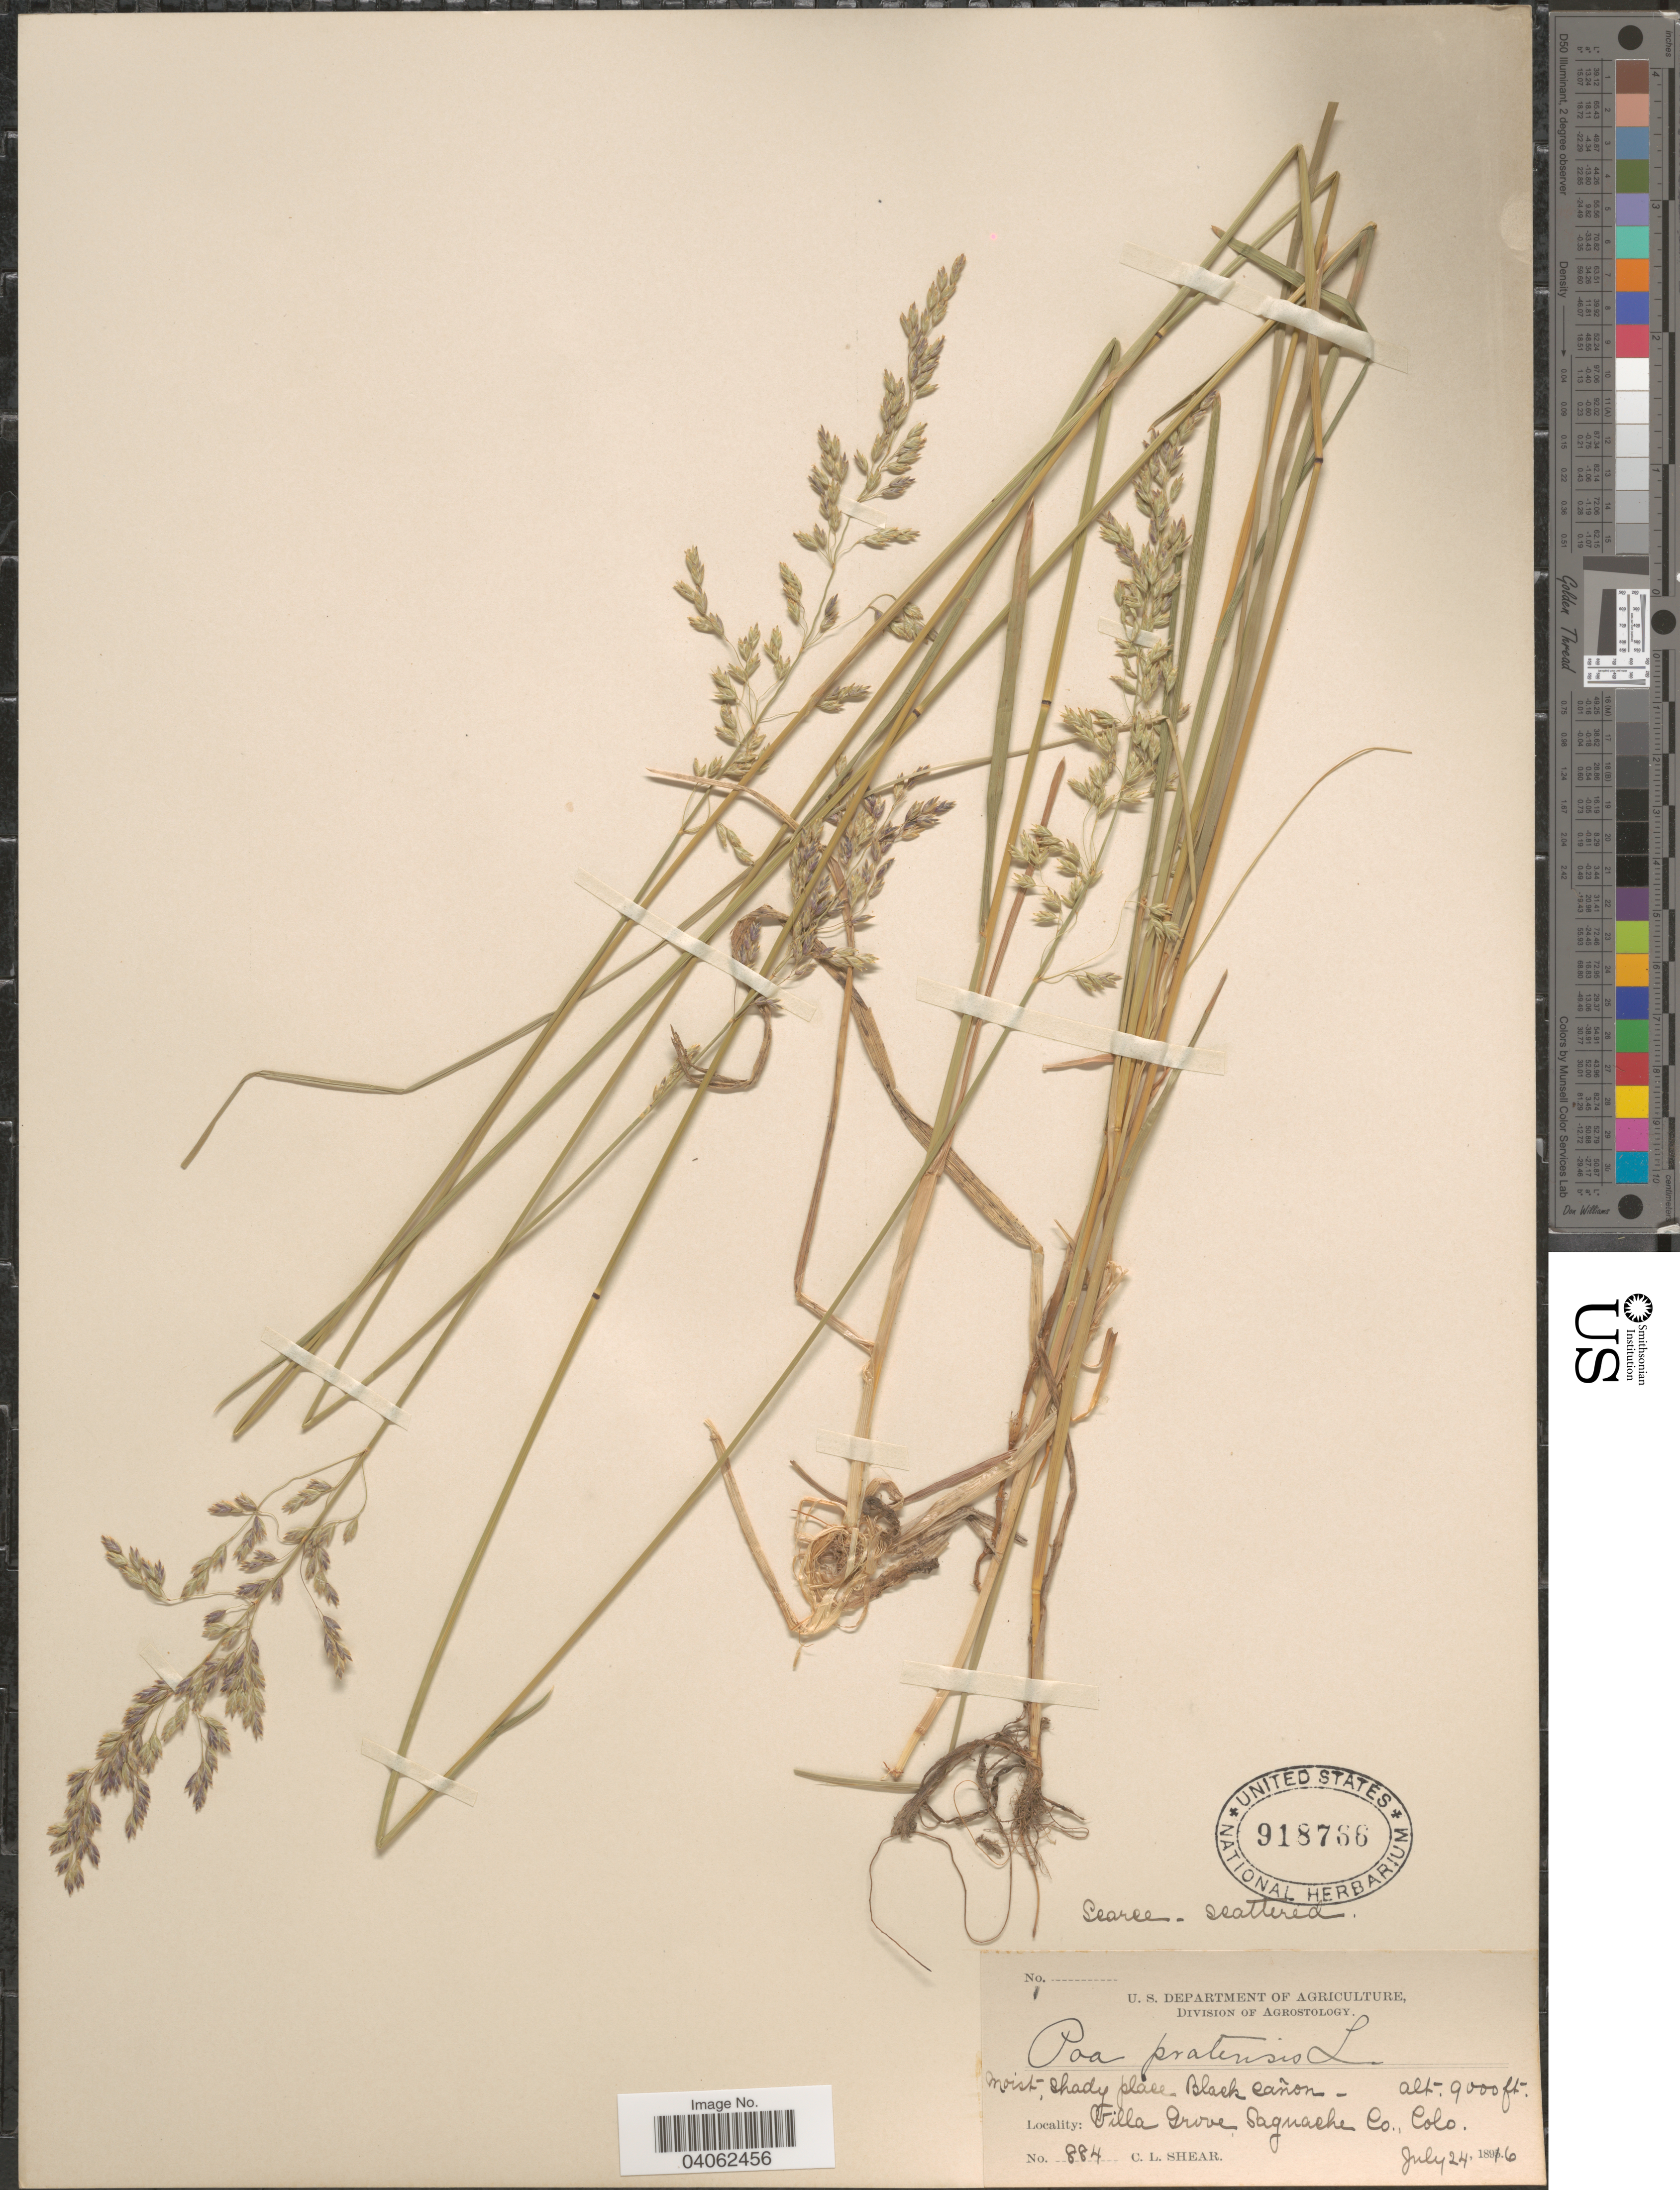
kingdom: Plantae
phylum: Tracheophyta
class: Liliopsida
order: Poales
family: Poaceae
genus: Poa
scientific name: Poa pratensis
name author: L.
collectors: C. L. Shear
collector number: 884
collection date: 1896-07-24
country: United States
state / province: Colorado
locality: Black Cañon. Villa Grove, Saguache Co.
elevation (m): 2743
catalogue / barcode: US 918766